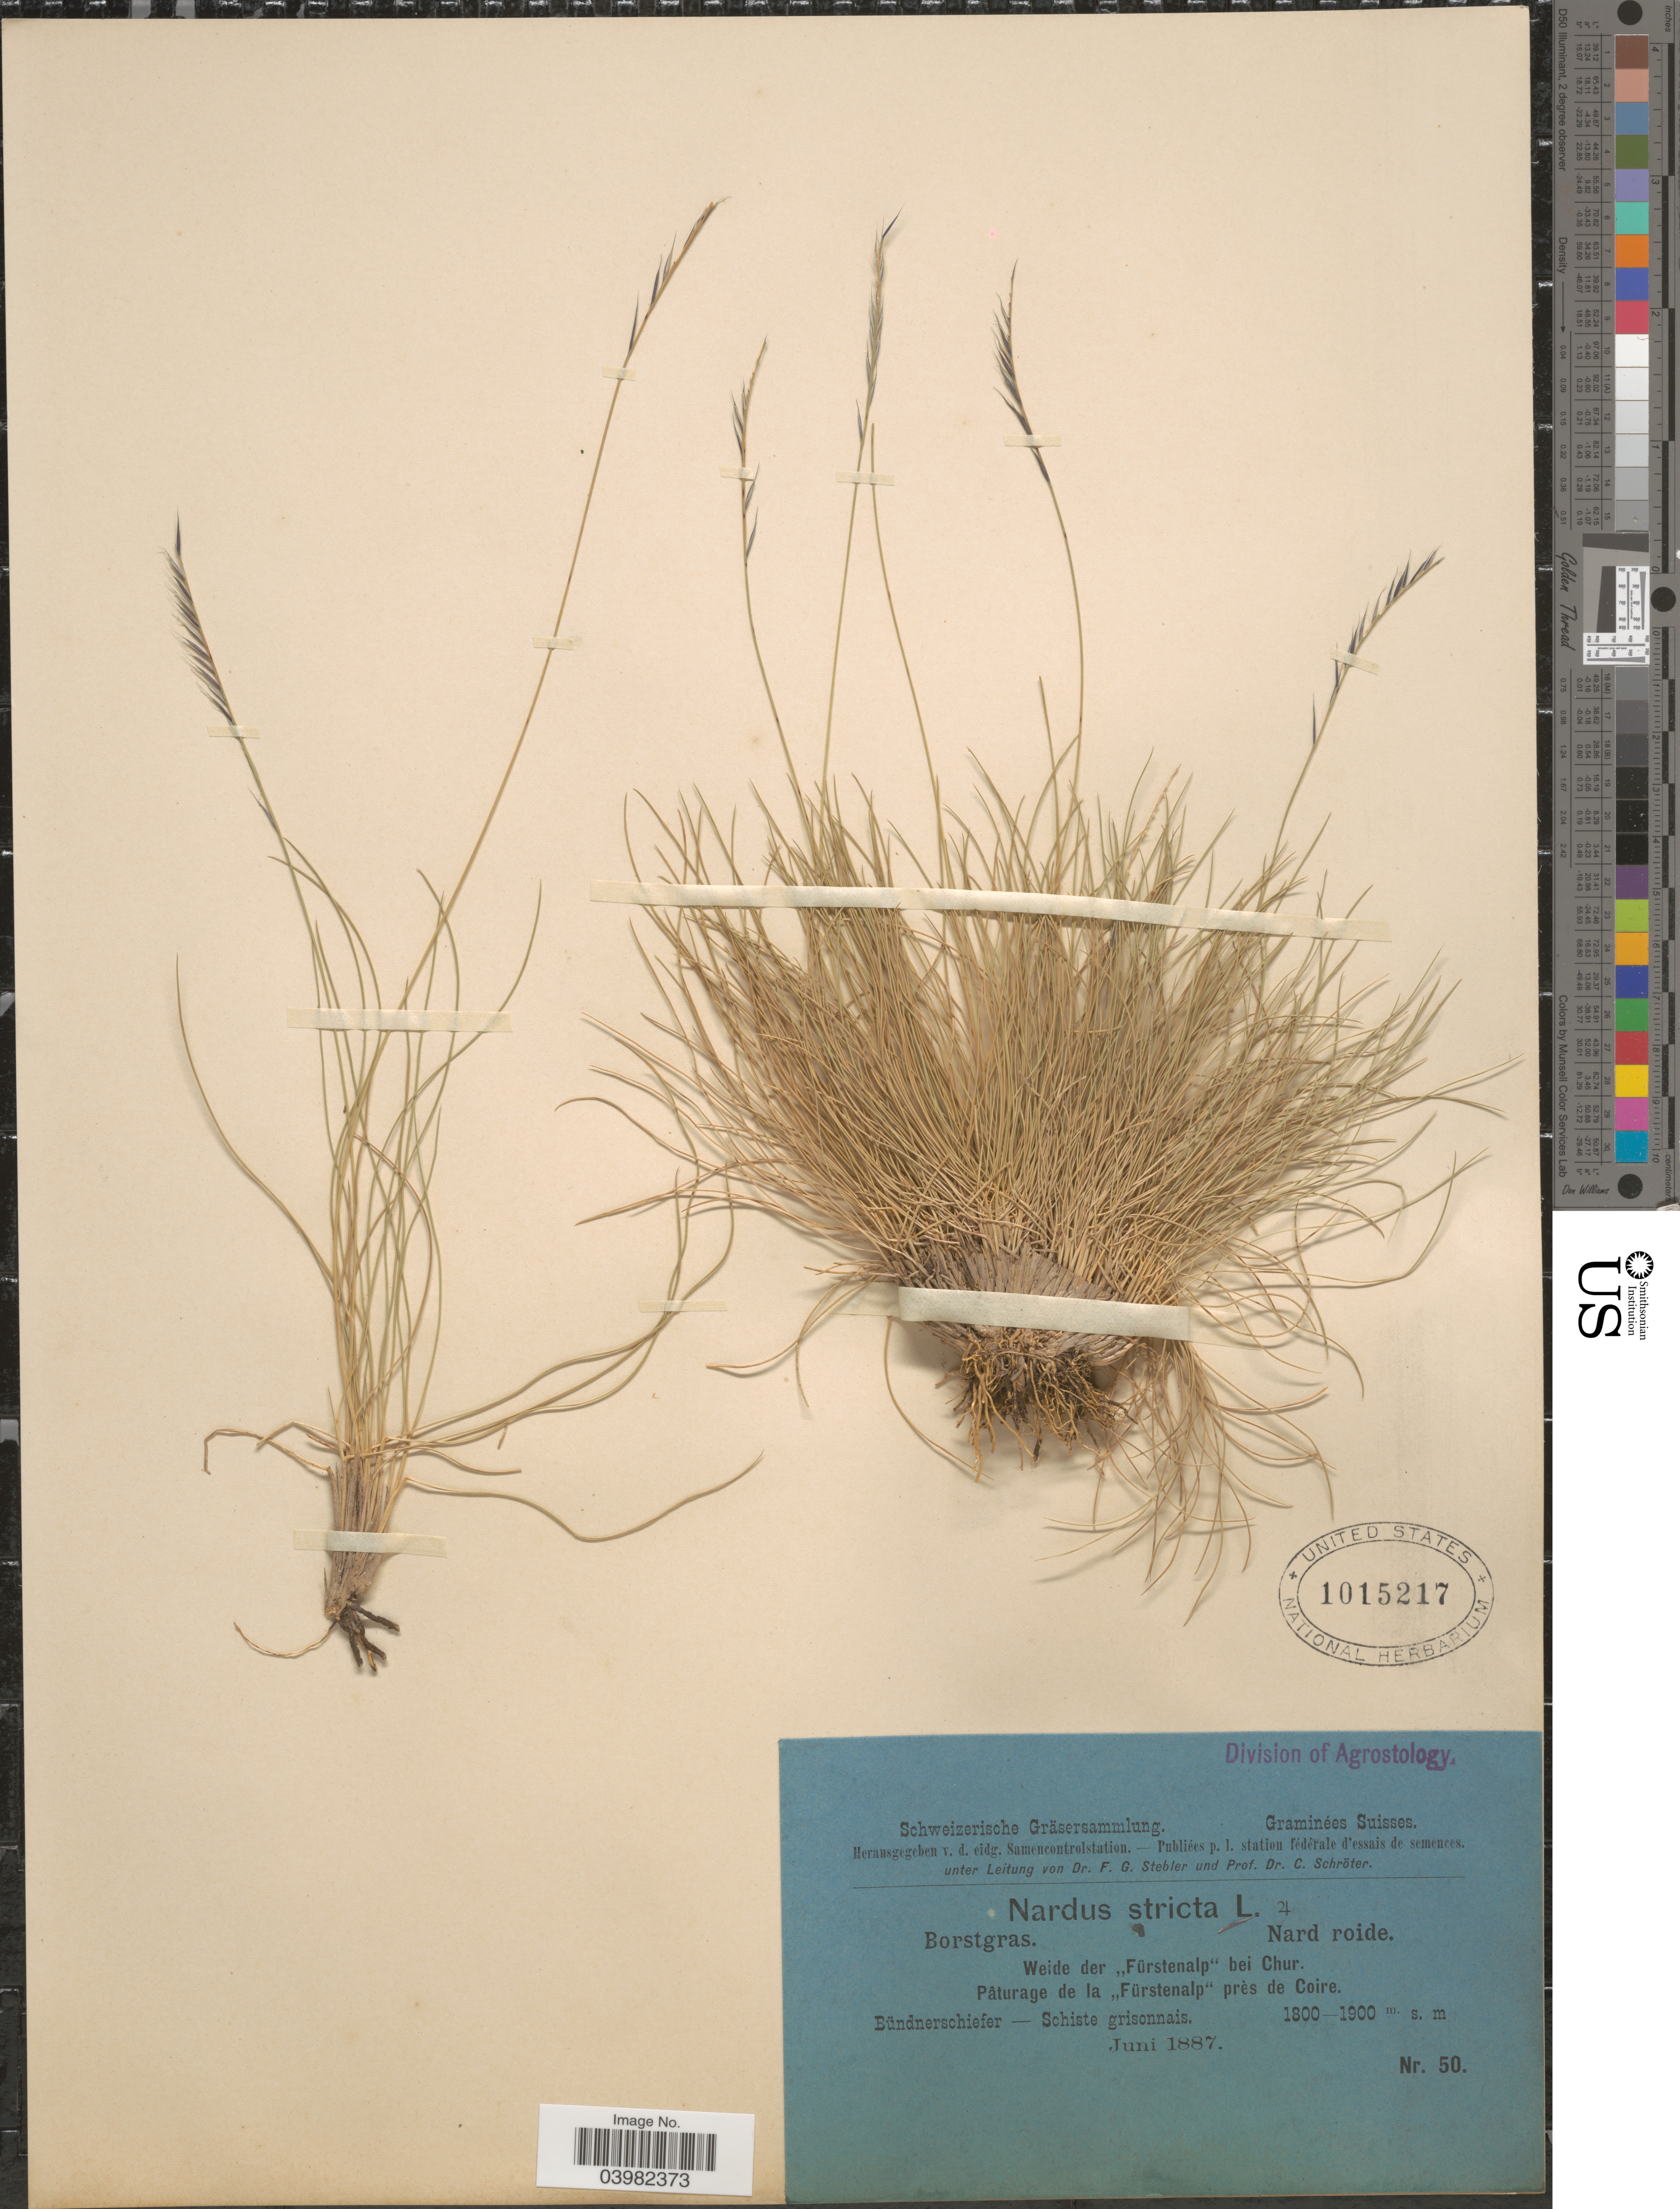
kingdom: Plantae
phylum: Tracheophyta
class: Liliopsida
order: Poales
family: Poaceae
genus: Nardus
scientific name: Nardus stricta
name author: L.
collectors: Stebler, F.G. & Schröter, C.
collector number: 50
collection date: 1887-06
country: Switzerland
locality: Suisses. Weide der "Fürstenalp" bei Chur. Pâturage de la "Fürstenalp" près de Coire.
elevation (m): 1800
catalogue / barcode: US 1015217